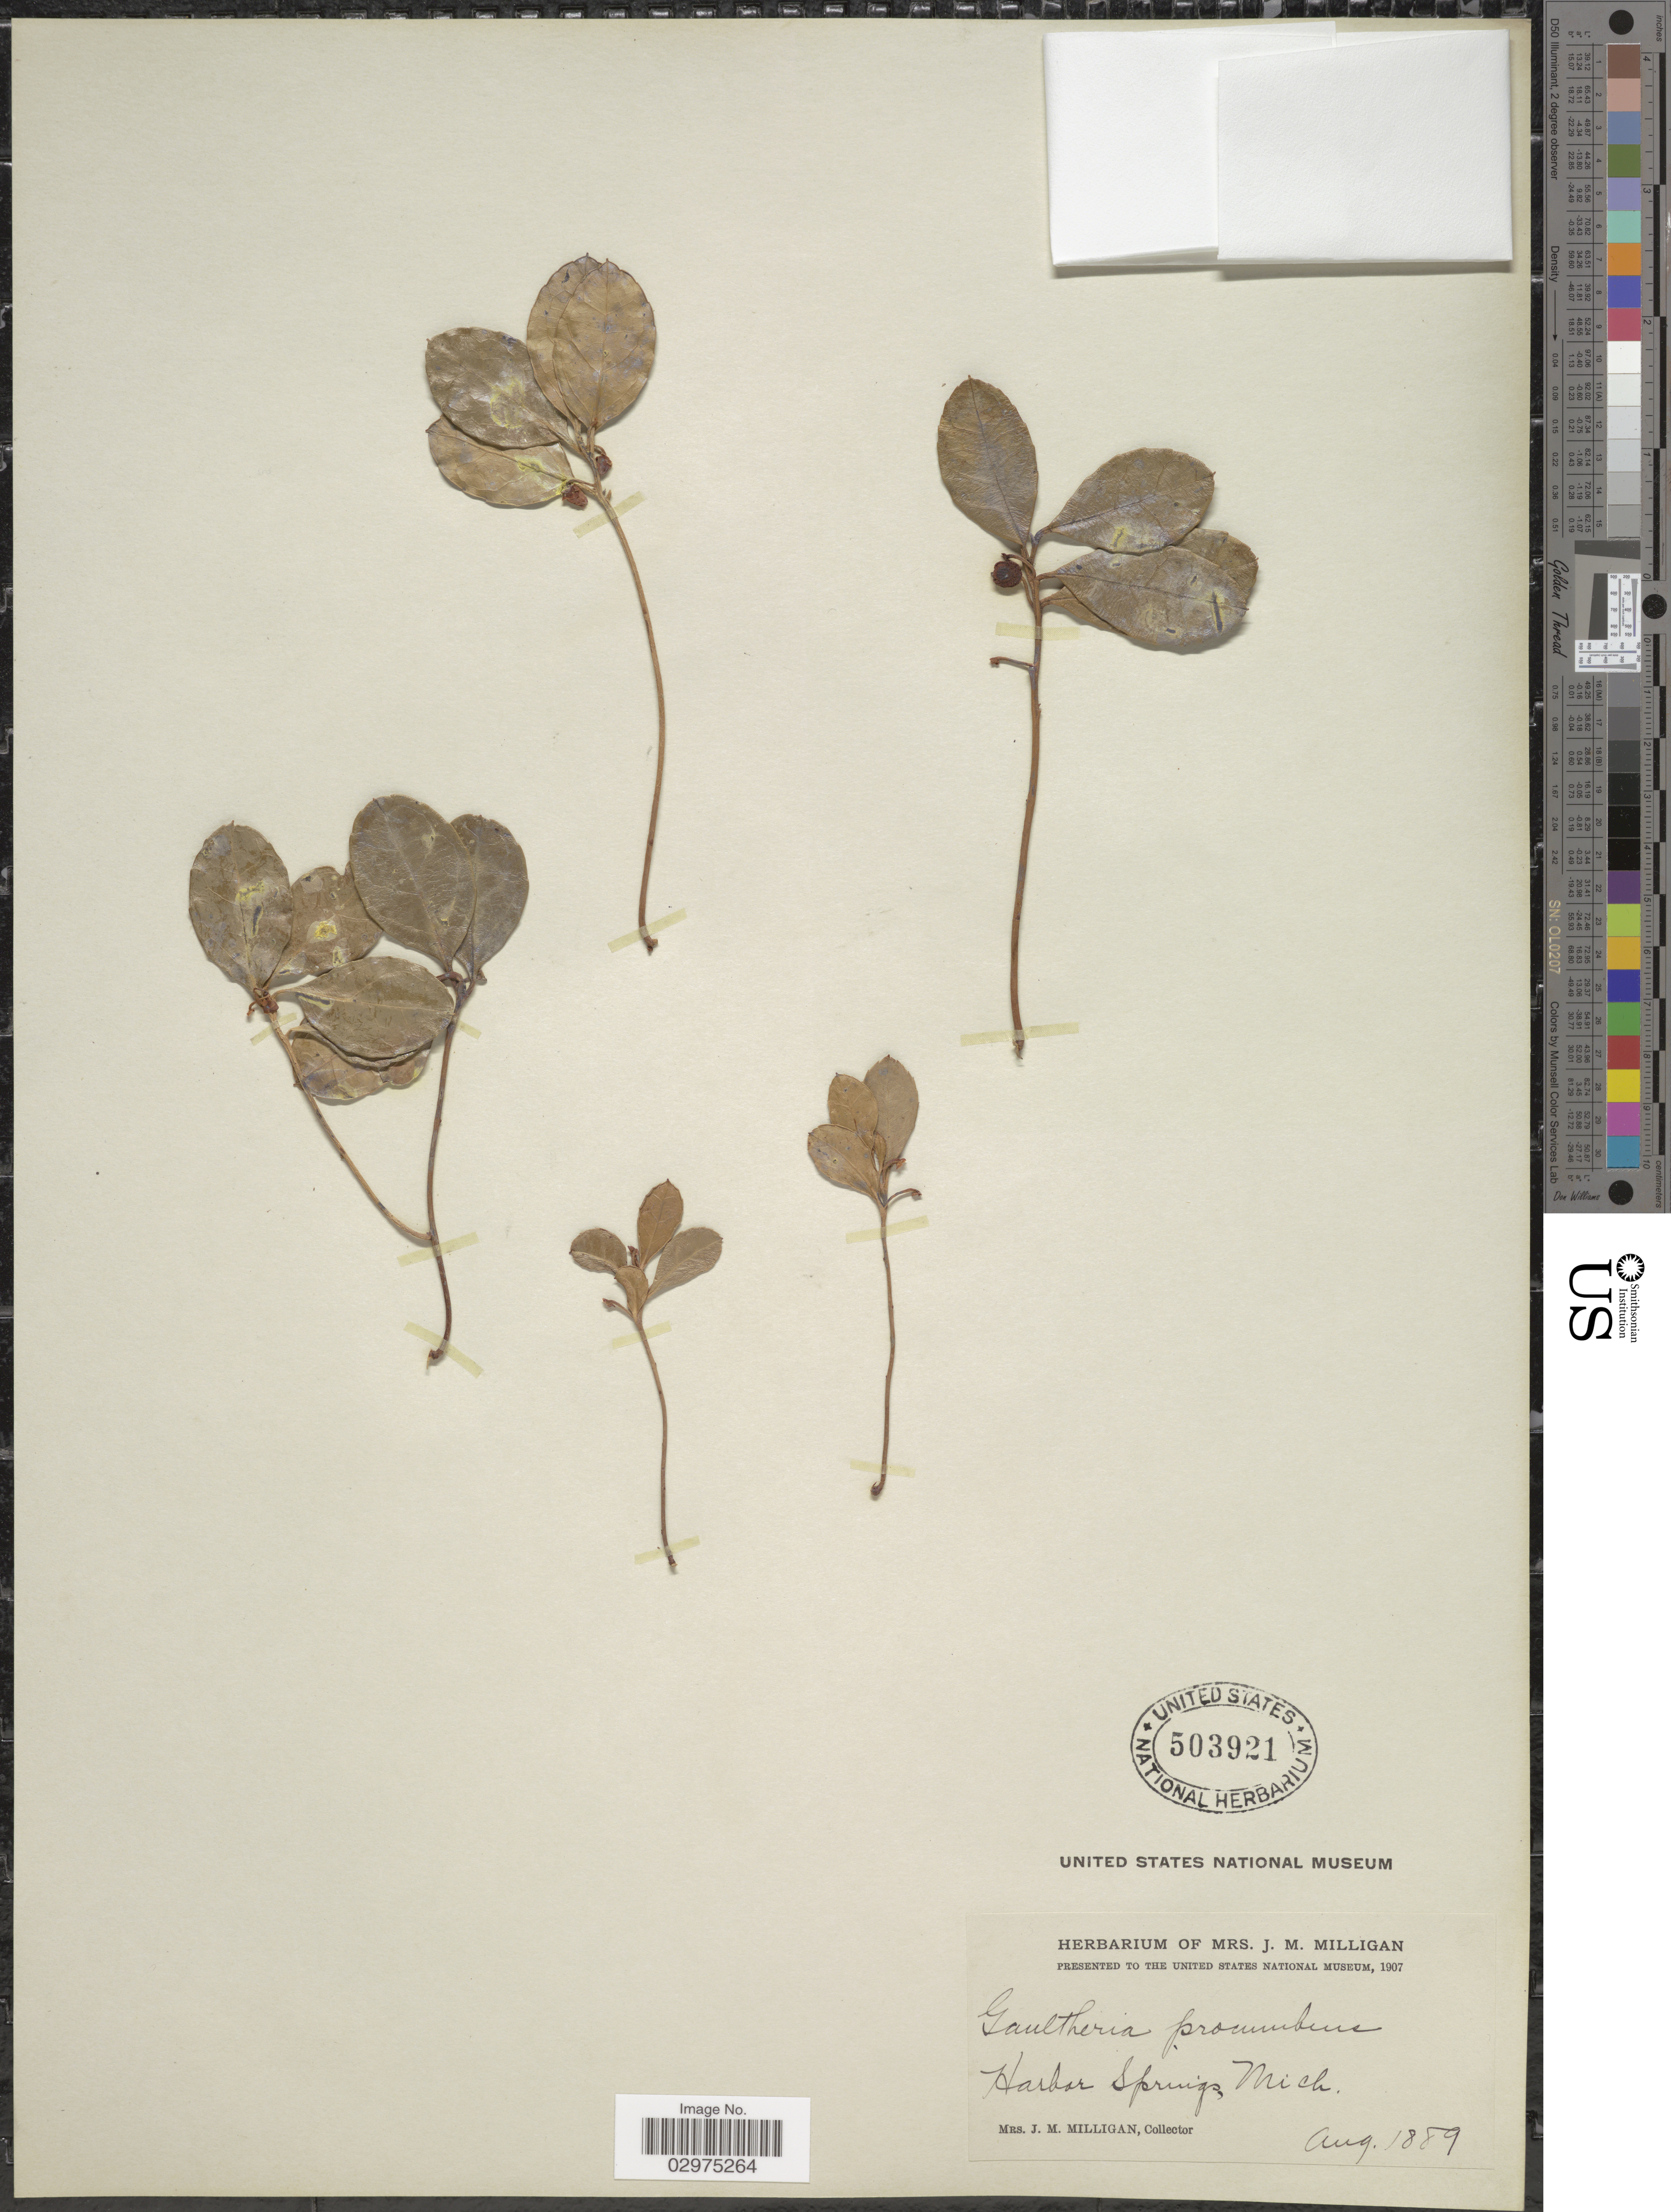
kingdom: Plantae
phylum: Tracheophyta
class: Magnoliopsida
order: Ericales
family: Ericaceae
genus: Gaultheria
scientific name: Gaultheria procumbens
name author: L.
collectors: J. Milligan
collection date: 1889-08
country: United States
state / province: Michigan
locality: Harbor Springs.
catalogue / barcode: US 503921